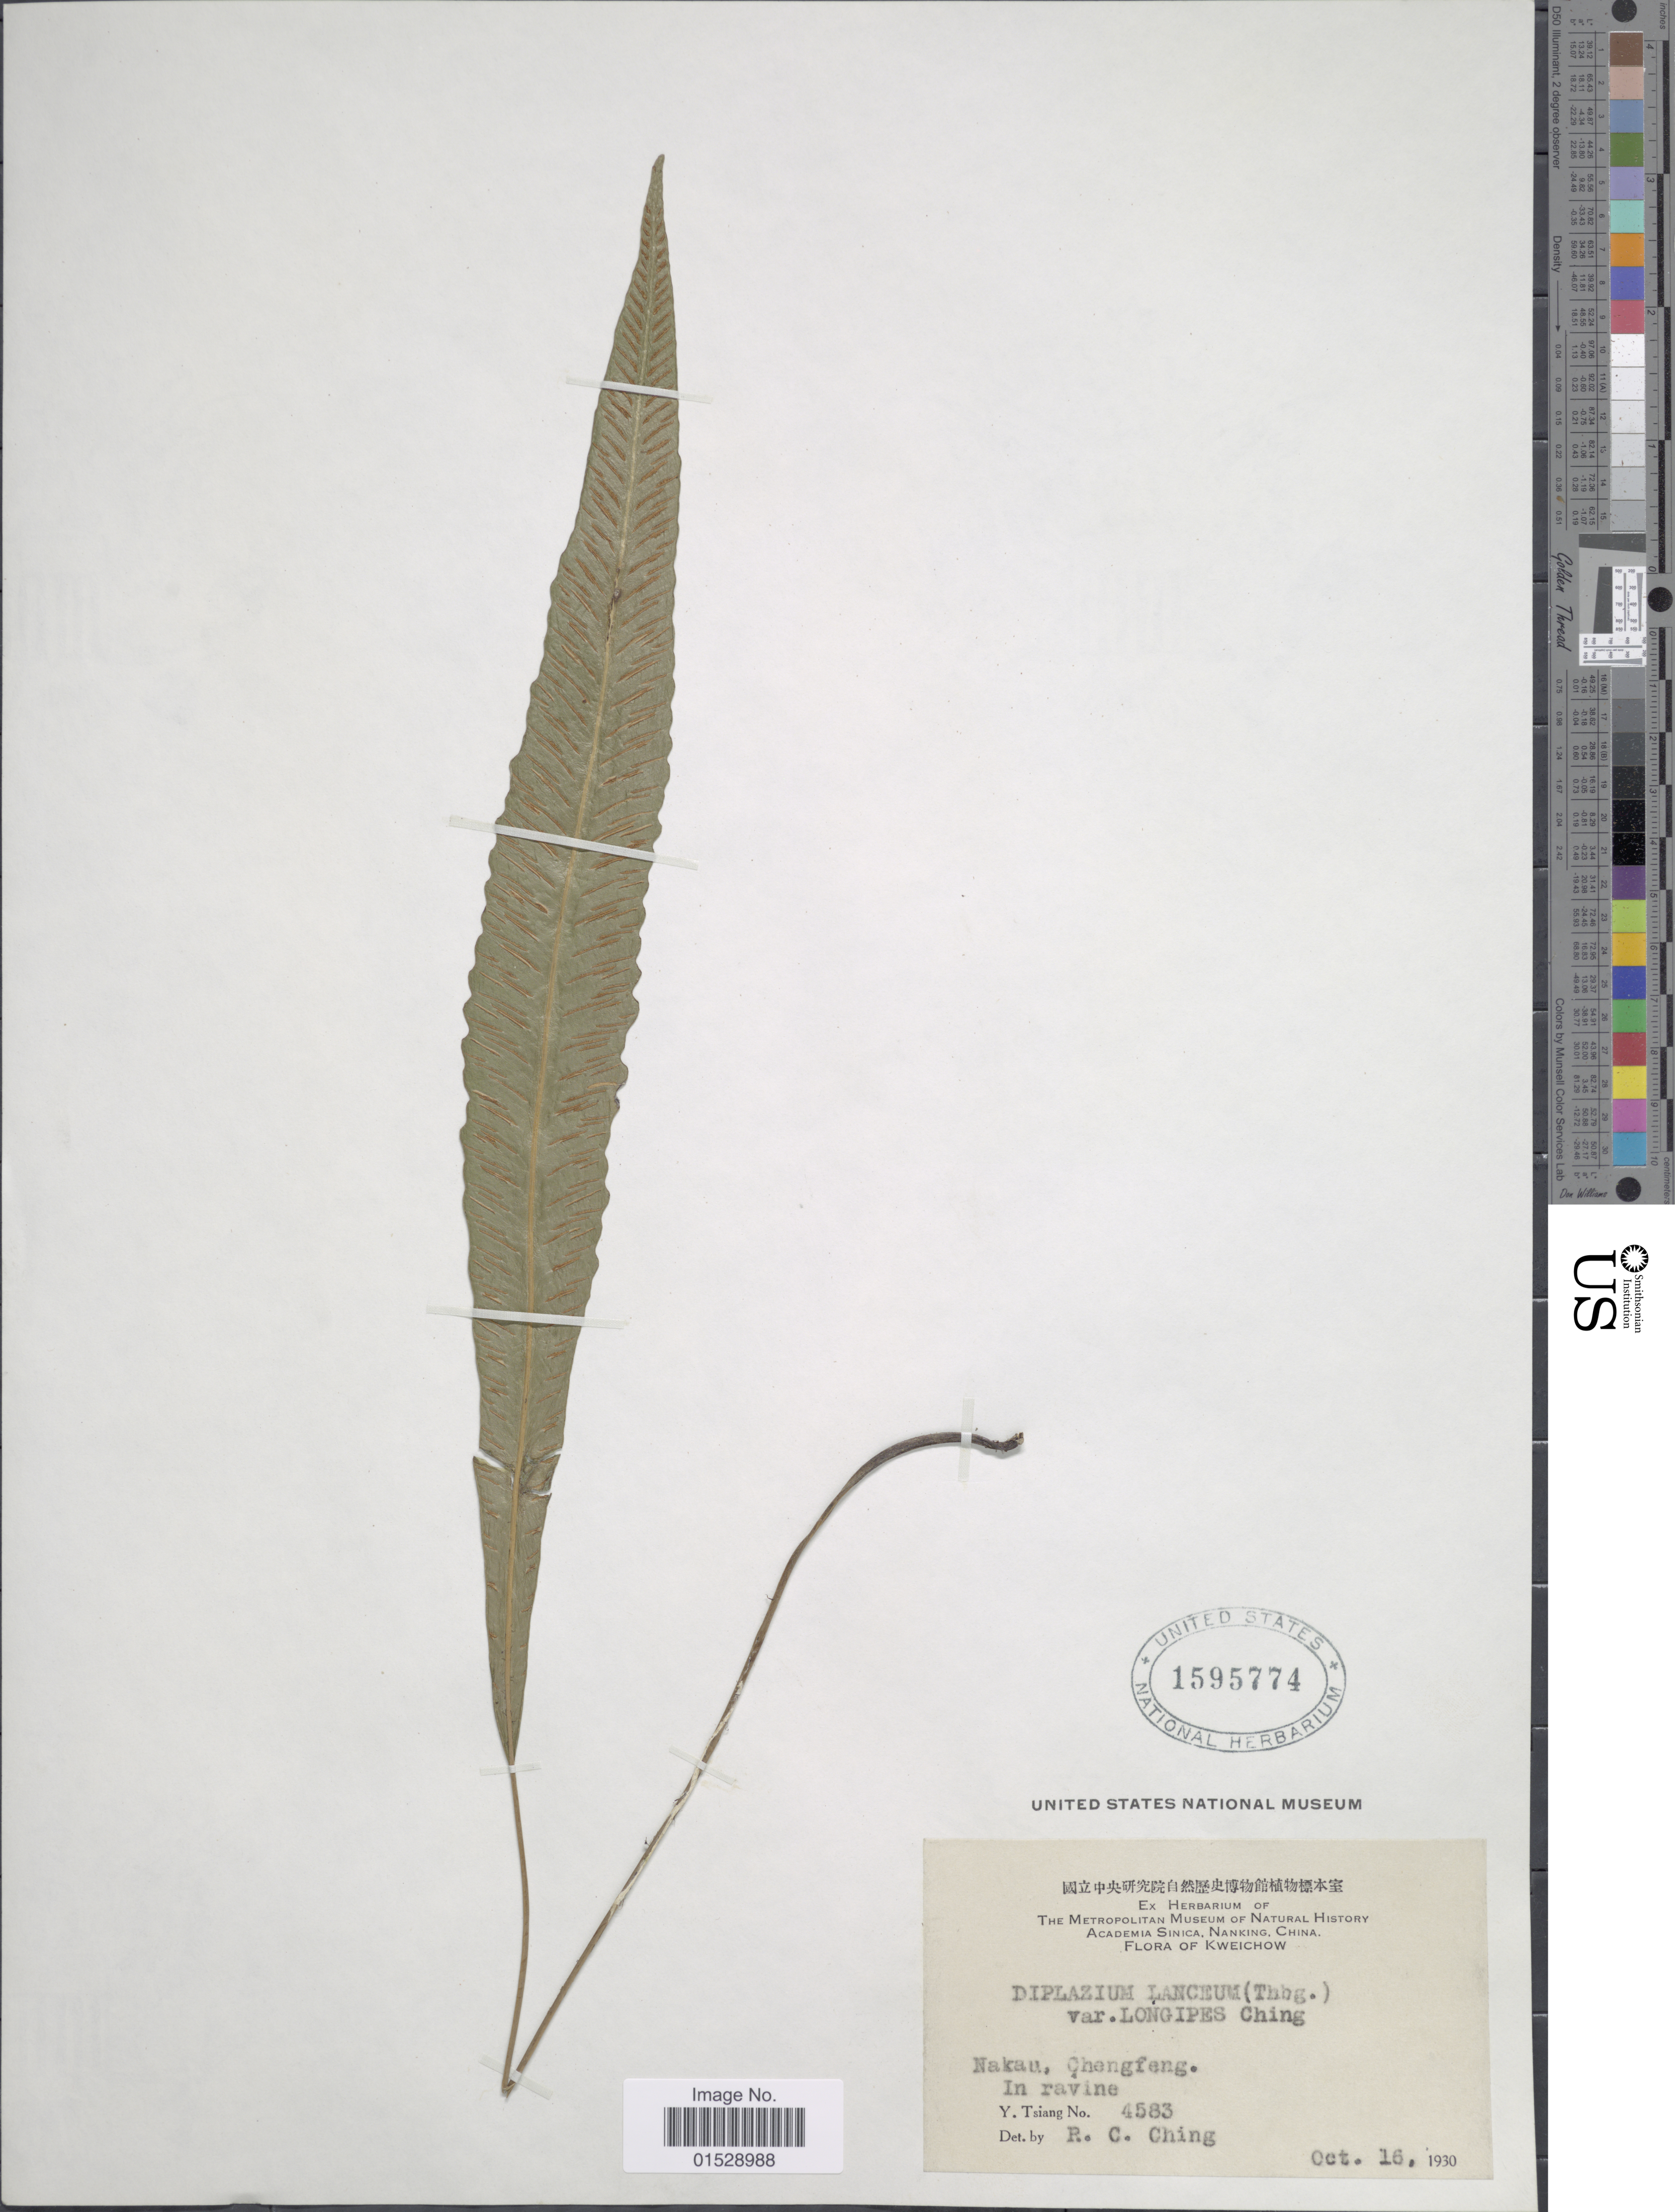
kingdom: Plantae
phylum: Tracheophyta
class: Polypodiopsida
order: Polypodiales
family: Athyriaceae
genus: Deparia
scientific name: Deparia lancea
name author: (Thunb.) Fraser-Jenk.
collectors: Y. Tsiang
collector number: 4583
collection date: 1930-10-16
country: China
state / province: Guizhou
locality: Kweichow, Nakau, Chengfeng, in ravine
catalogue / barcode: US 1595774